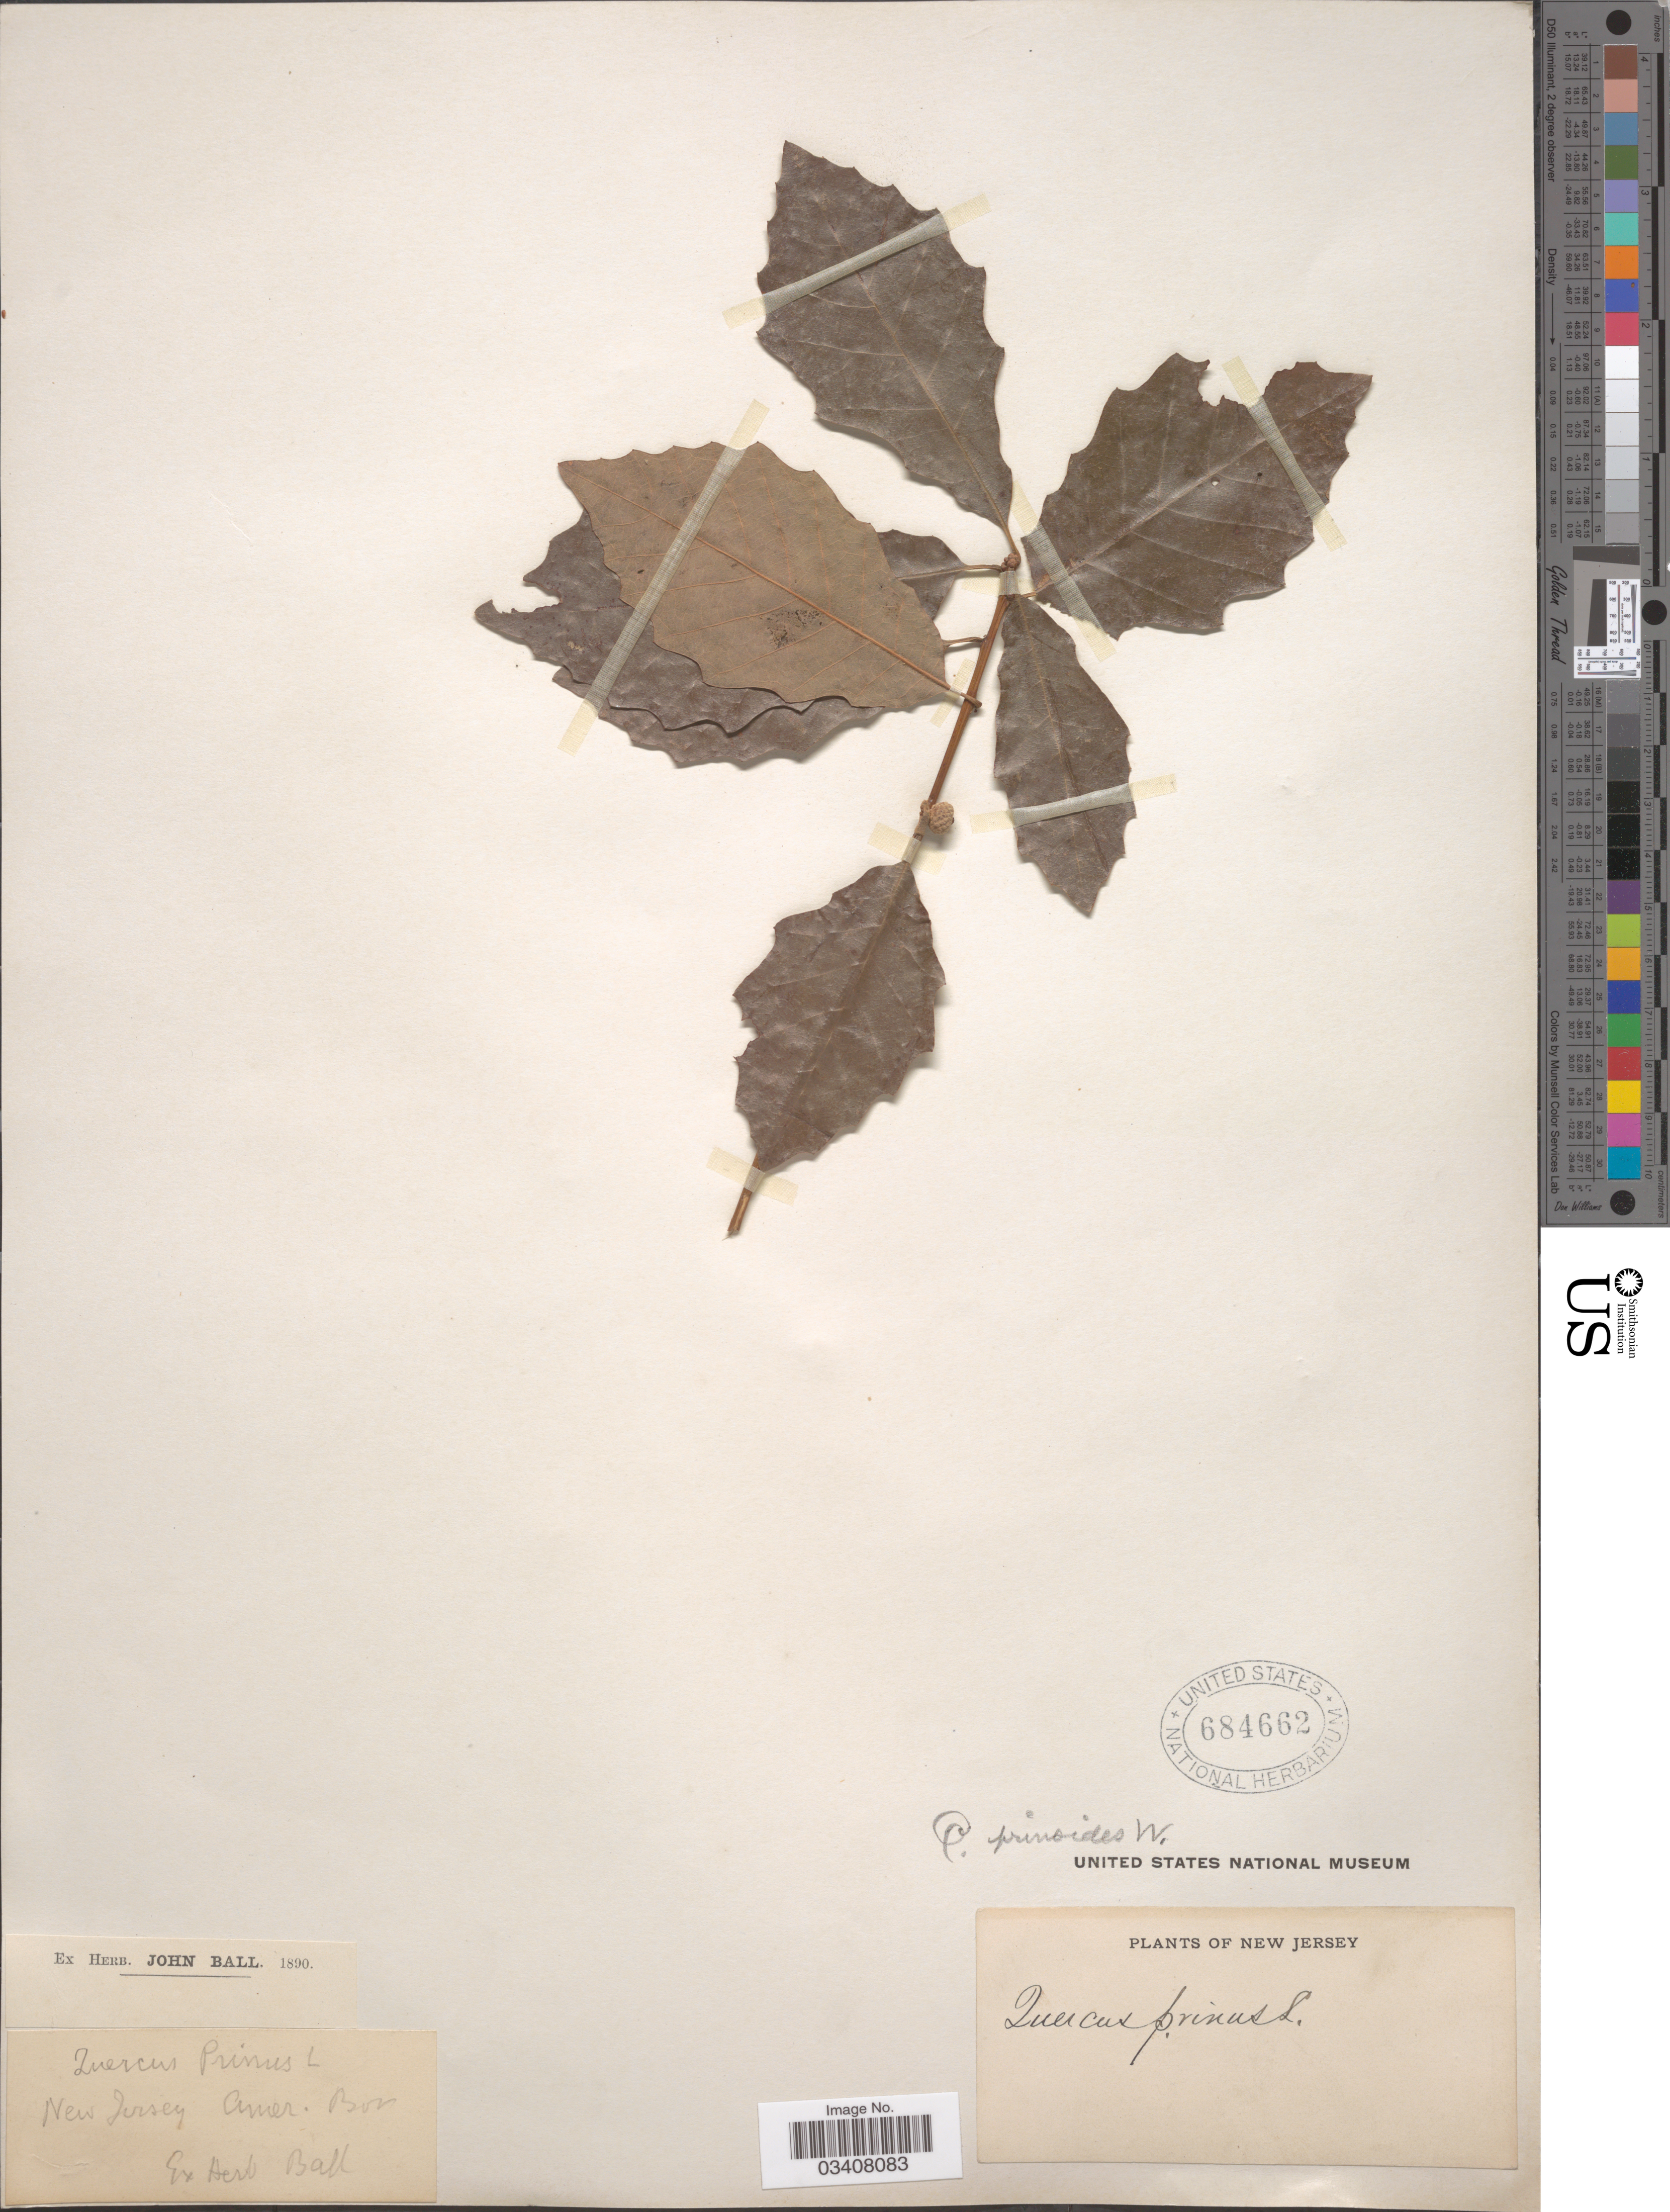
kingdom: Plantae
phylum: Tracheophyta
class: Magnoliopsida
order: Fagales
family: Fagaceae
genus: Quercus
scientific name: Quercus prinoides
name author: Willd.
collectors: ex herb. John Ball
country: United States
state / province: New Jersey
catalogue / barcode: US 684662